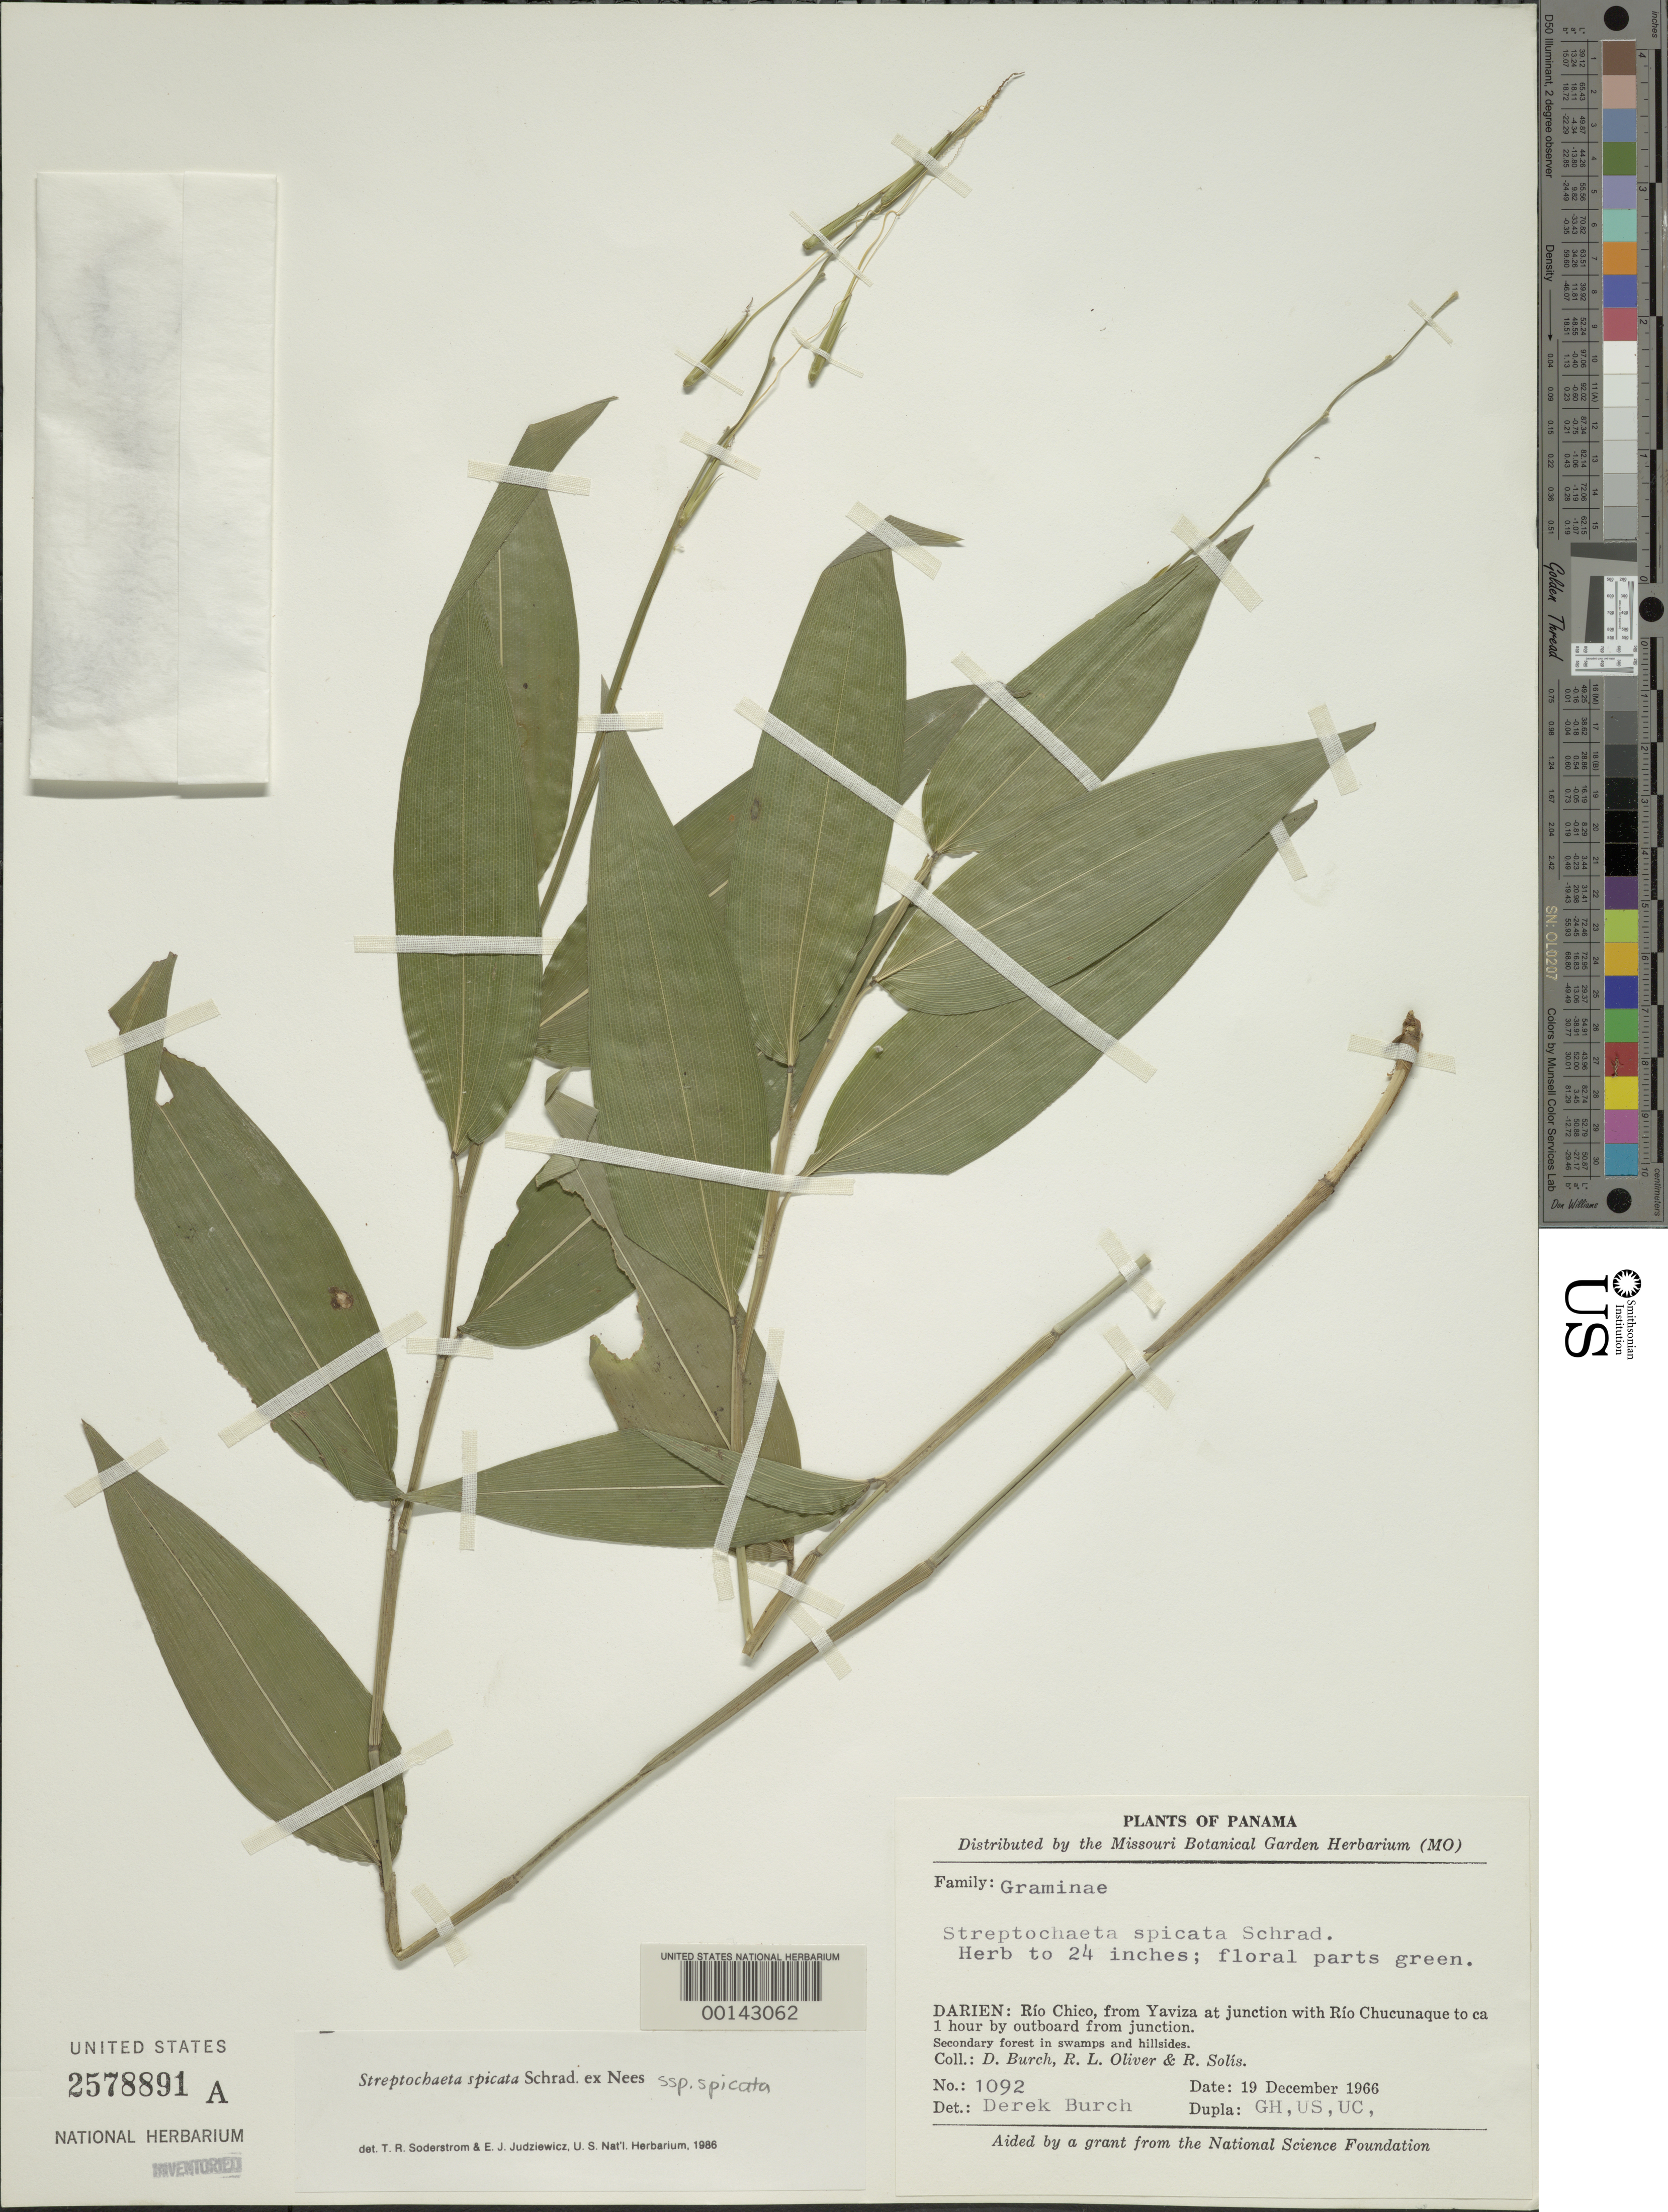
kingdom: Plantae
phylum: Tracheophyta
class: Liliopsida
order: Poales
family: Poaceae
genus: Streptochaeta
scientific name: Streptochaeta spicata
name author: Schrad. ex Nees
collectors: D. Burch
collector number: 1092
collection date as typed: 19 Dec 1966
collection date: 1966-12-19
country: Panama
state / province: Darién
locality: Rio Chico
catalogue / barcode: US 2578891A